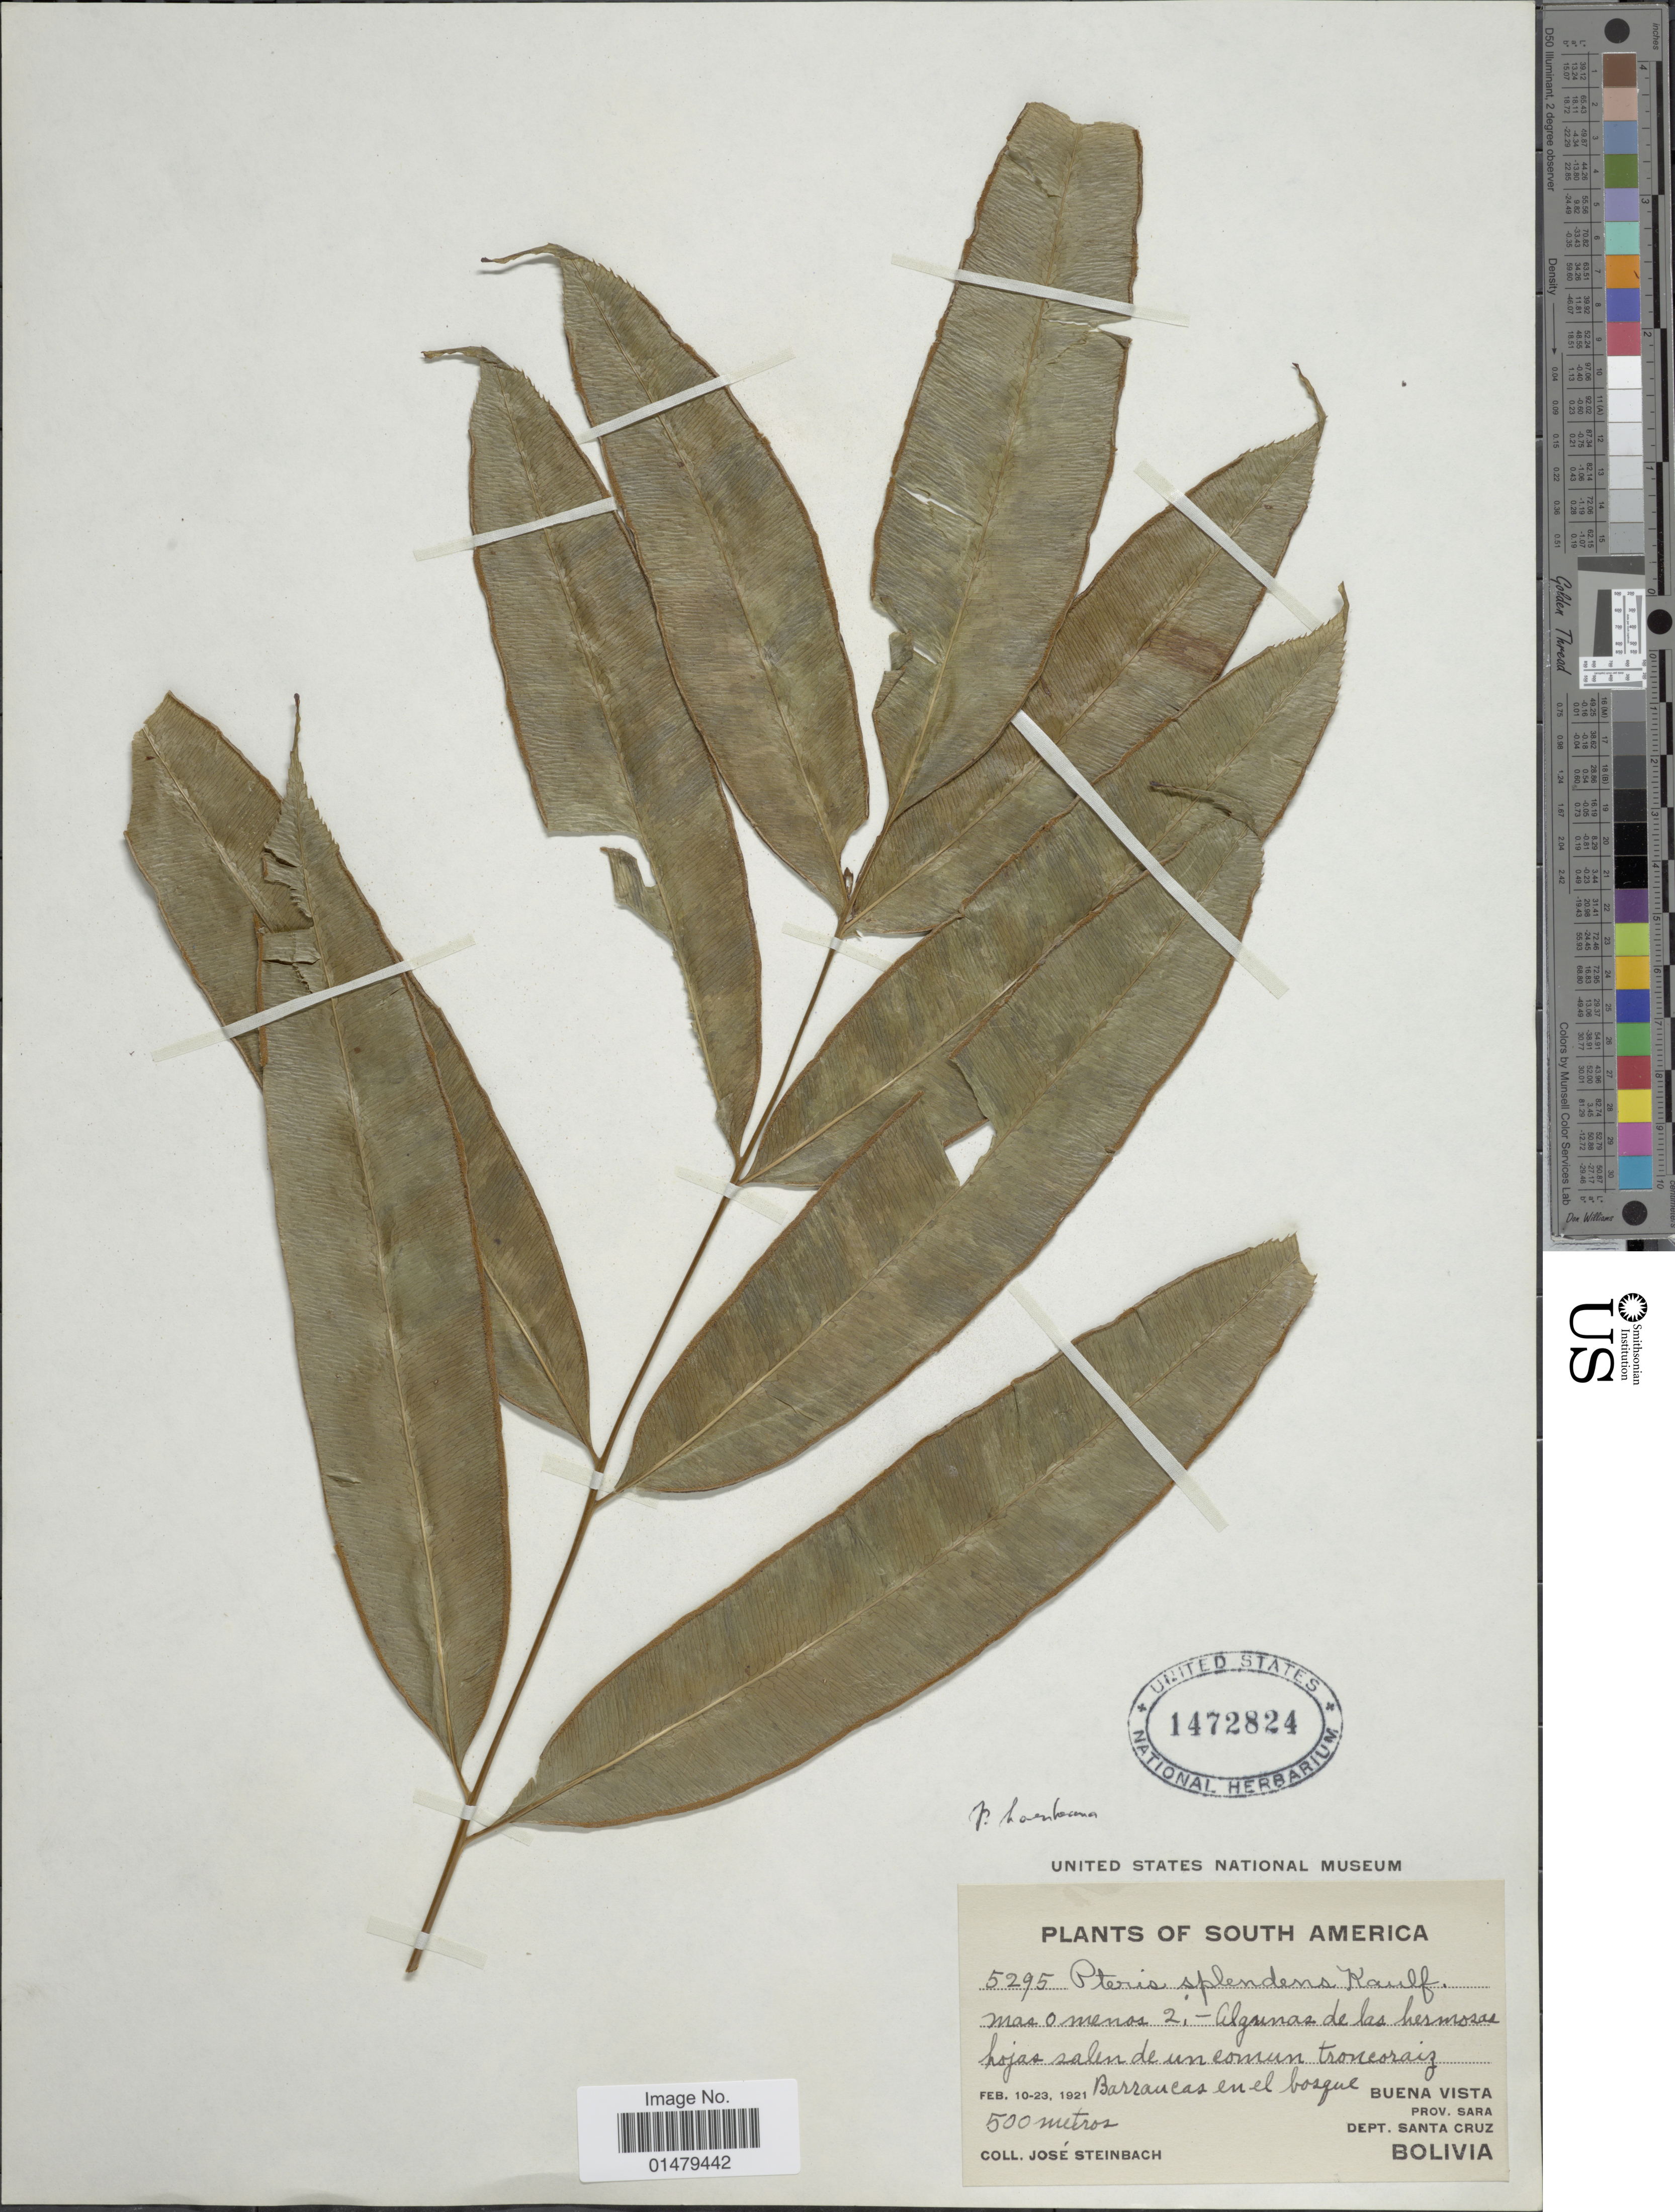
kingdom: Plantae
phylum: Tracheophyta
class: Polypodiopsida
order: Polypodiales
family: Pteridaceae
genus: Pteris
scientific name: Pteris haenkeana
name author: C. Presl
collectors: J. Steinbach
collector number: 5295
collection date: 1921-02-10/1921-02-23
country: Bolivia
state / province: Santa Cruz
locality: Barrancas en el bosuqe. Buena Vista. Prov. Sara. Dept. Santa Cruz.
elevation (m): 500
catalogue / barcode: US 1472824